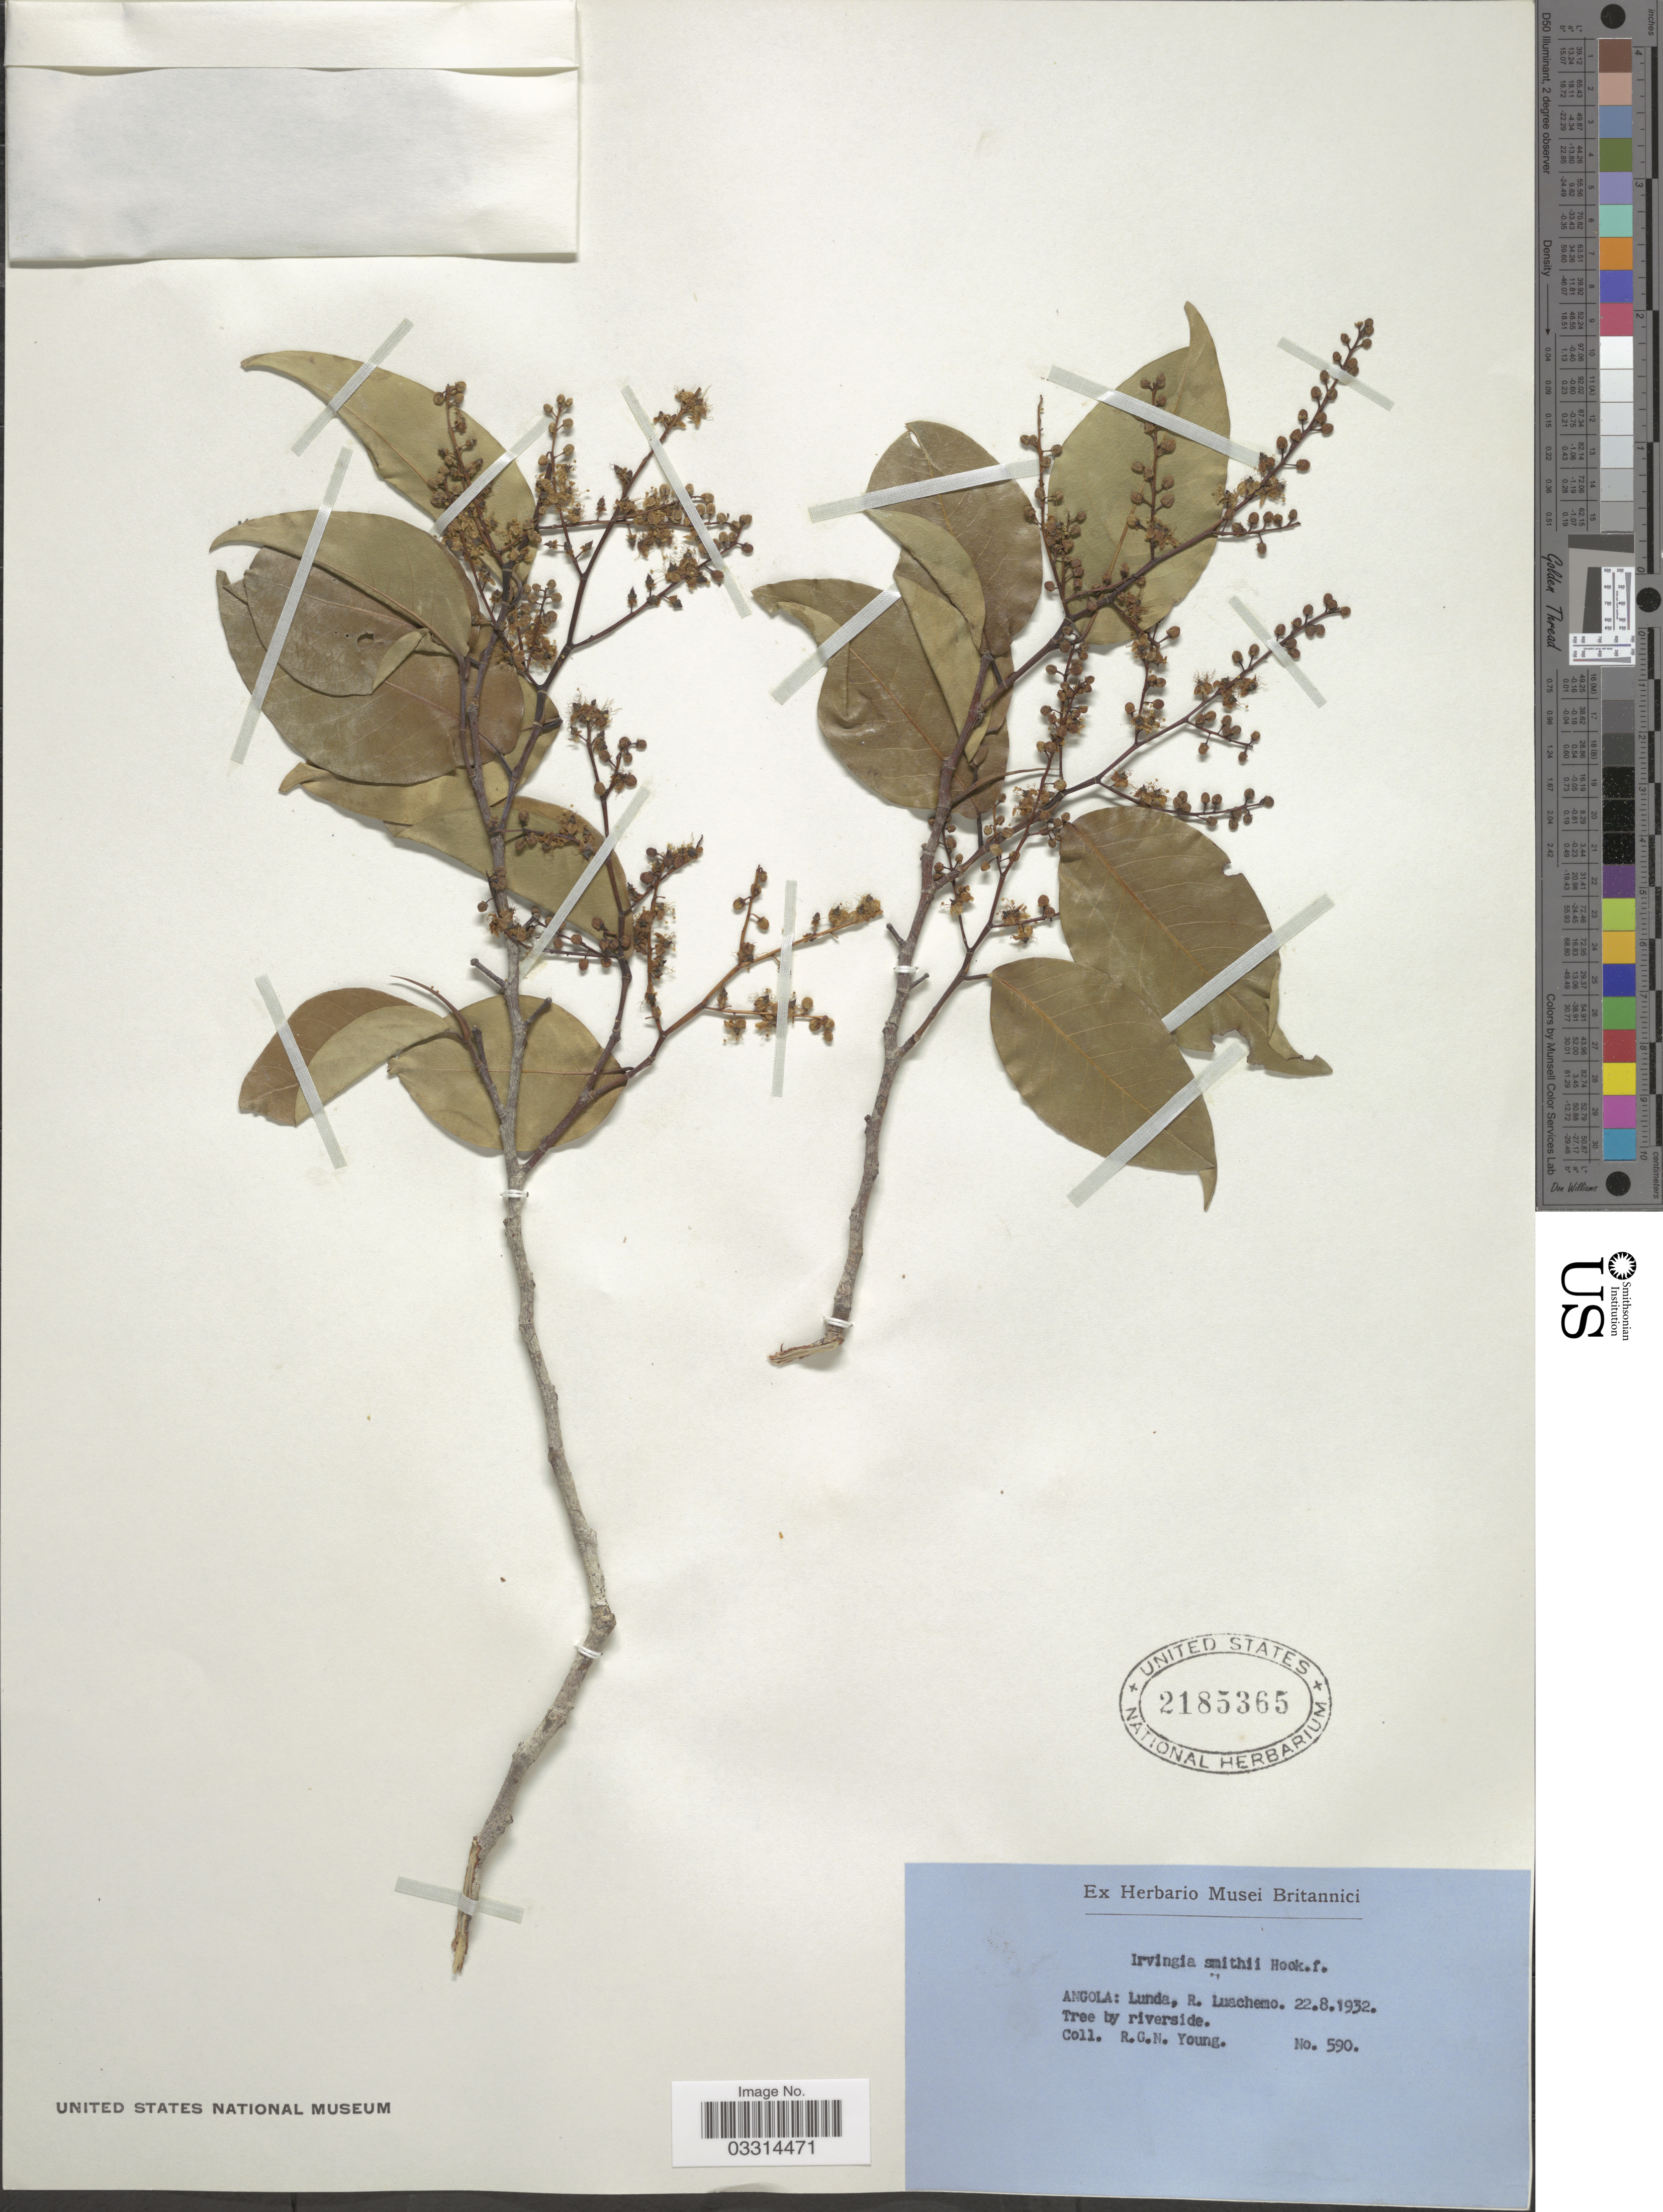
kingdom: Plantae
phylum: Tracheophyta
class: Magnoliopsida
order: Malpighiales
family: Irvingiaceae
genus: Irvingia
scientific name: Irvingia smithii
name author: Hook. f.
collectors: R. Young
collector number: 590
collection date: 1932-08-22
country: Angola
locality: Lunda, R. Luachemo.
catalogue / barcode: US 2185365